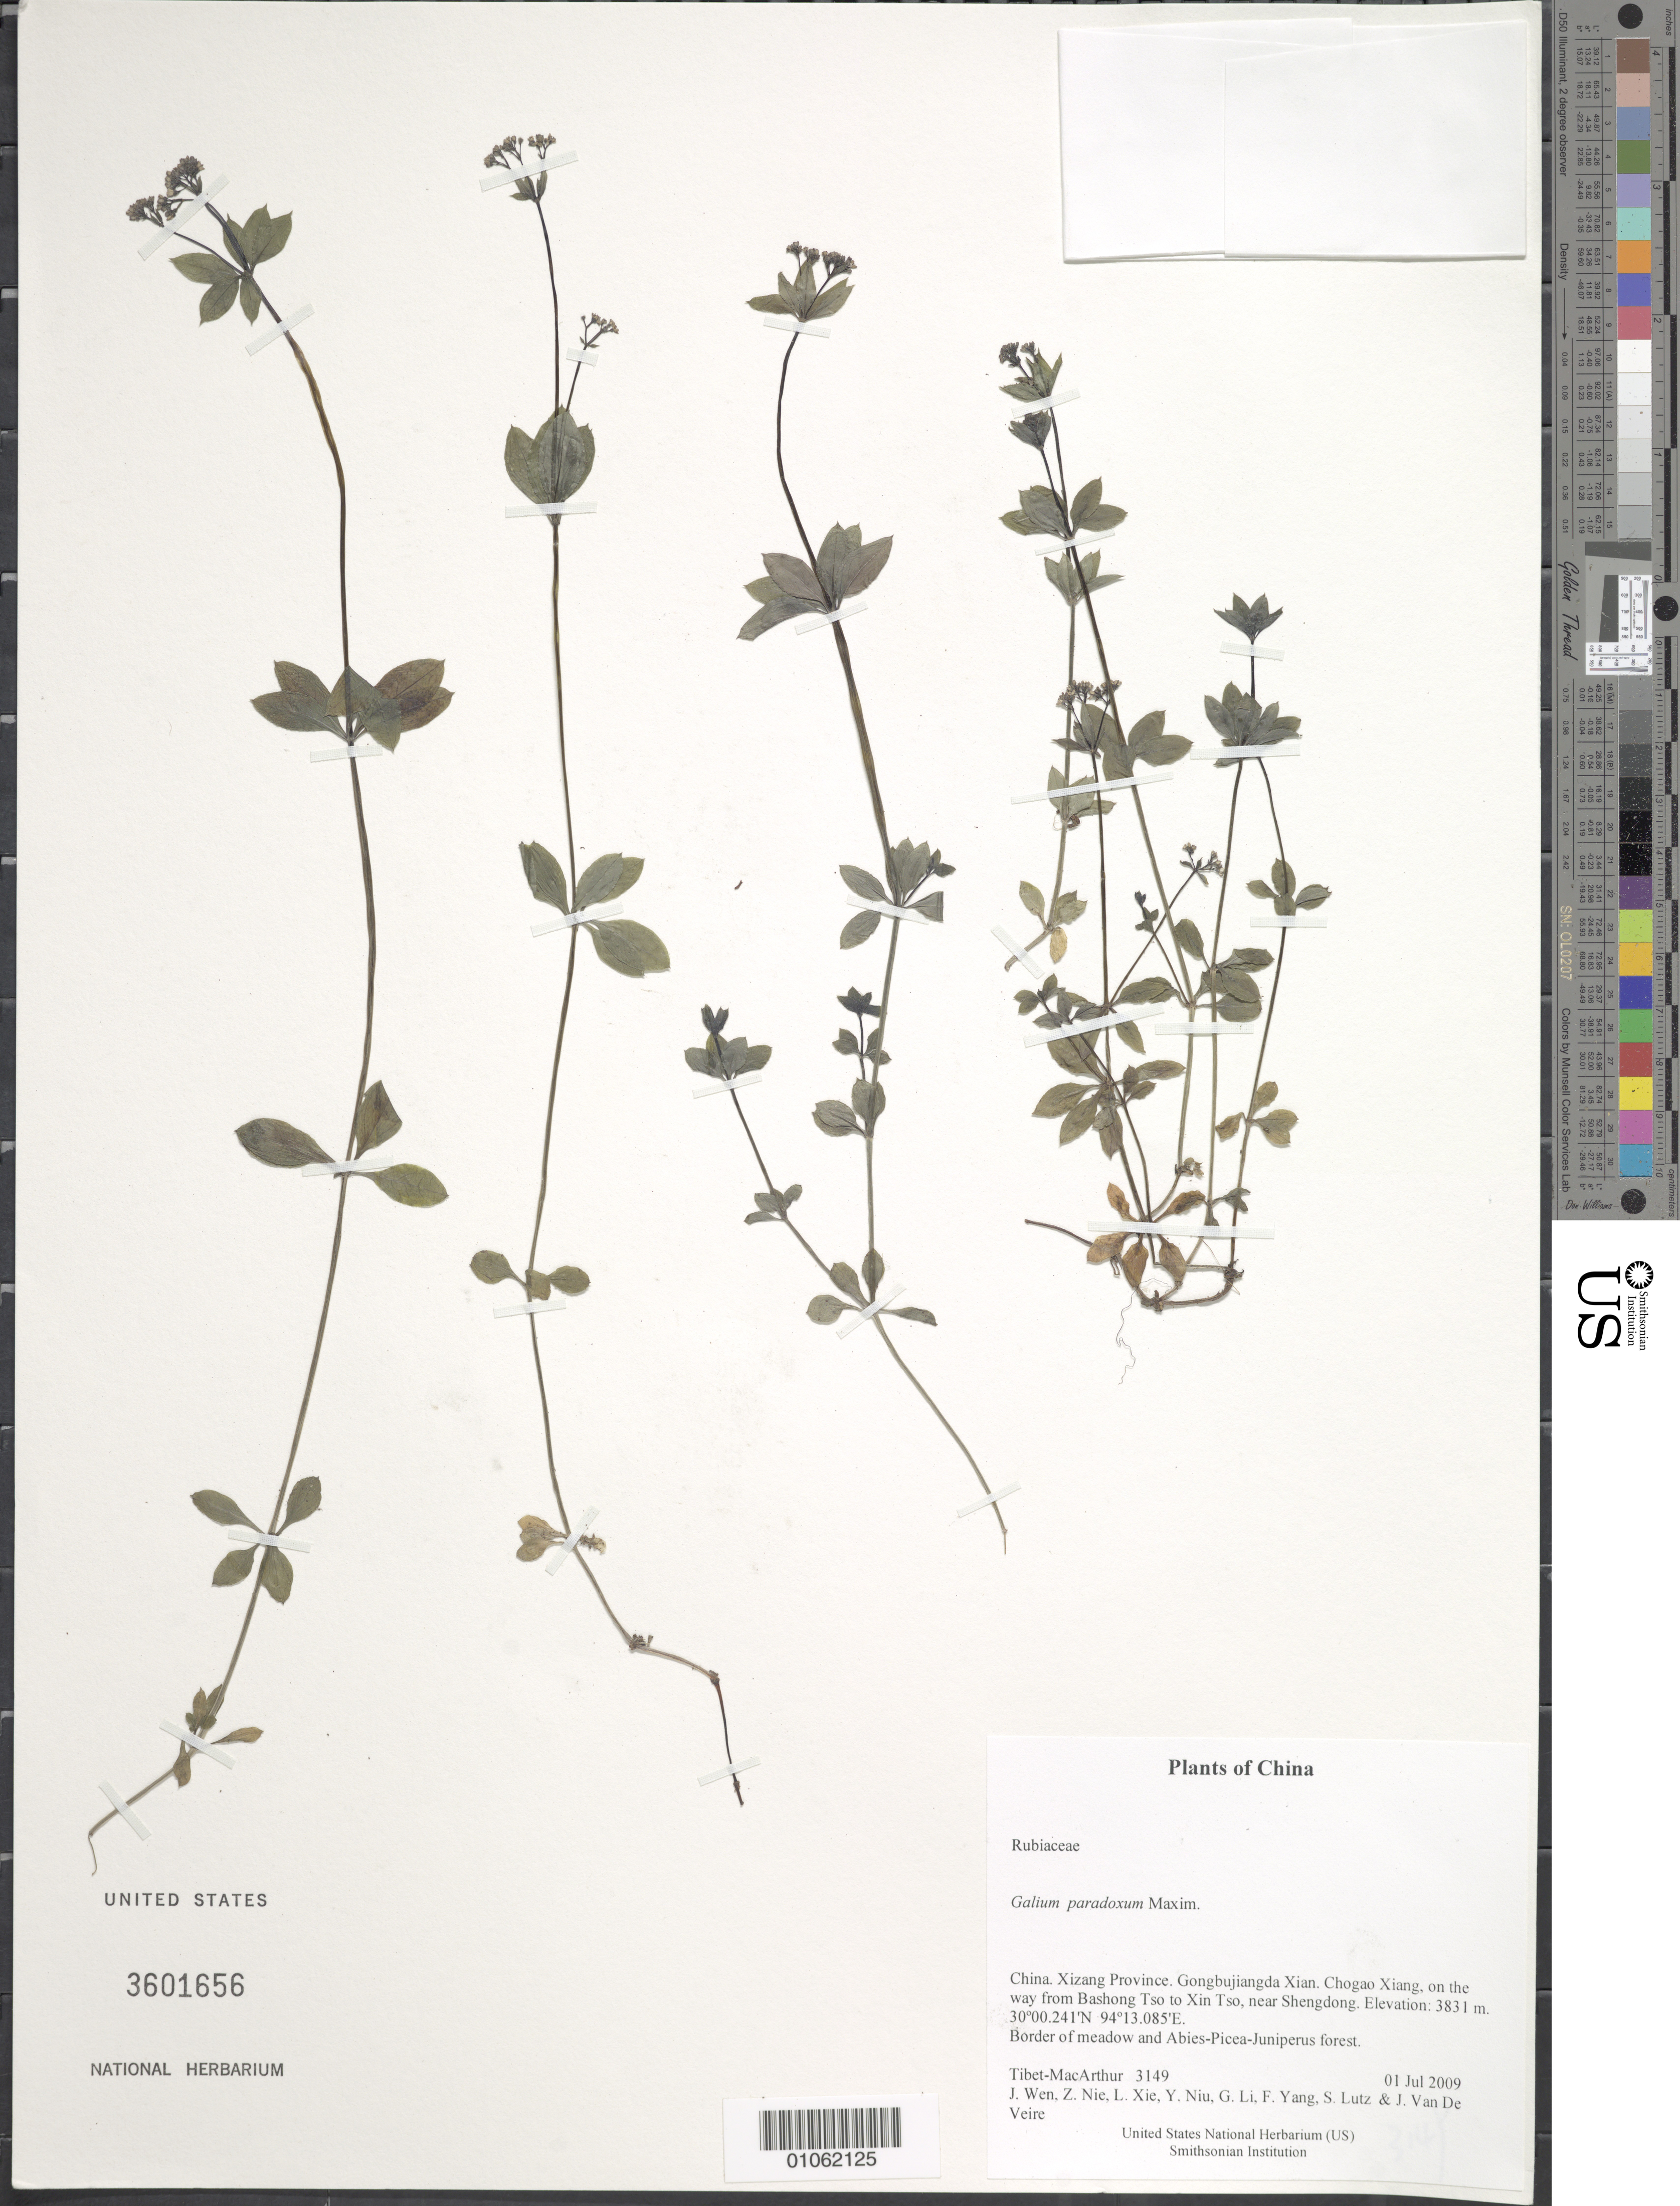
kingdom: Plantae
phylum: Tracheophyta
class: Magnoliopsida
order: Gentianales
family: Rubiaceae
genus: Galium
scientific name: Galium paradoxum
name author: Maxim.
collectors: Tibet-MacArthur, J. Wen, Z. Nie, L. Xie, Y. Niu, G. Li, F. Yang, S. Lutz & J. Van De Veire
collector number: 3149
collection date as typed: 01 Jul 2009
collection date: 2009-07-01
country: China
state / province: Xizang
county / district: Gongbujiangda Xian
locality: Chogao Xiang, on the way from Bashong Tso to Xin Tso, near Shengdong.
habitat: Border of meadow and Abies-Picea-Juniperus forest.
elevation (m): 3831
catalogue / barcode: US 3601656